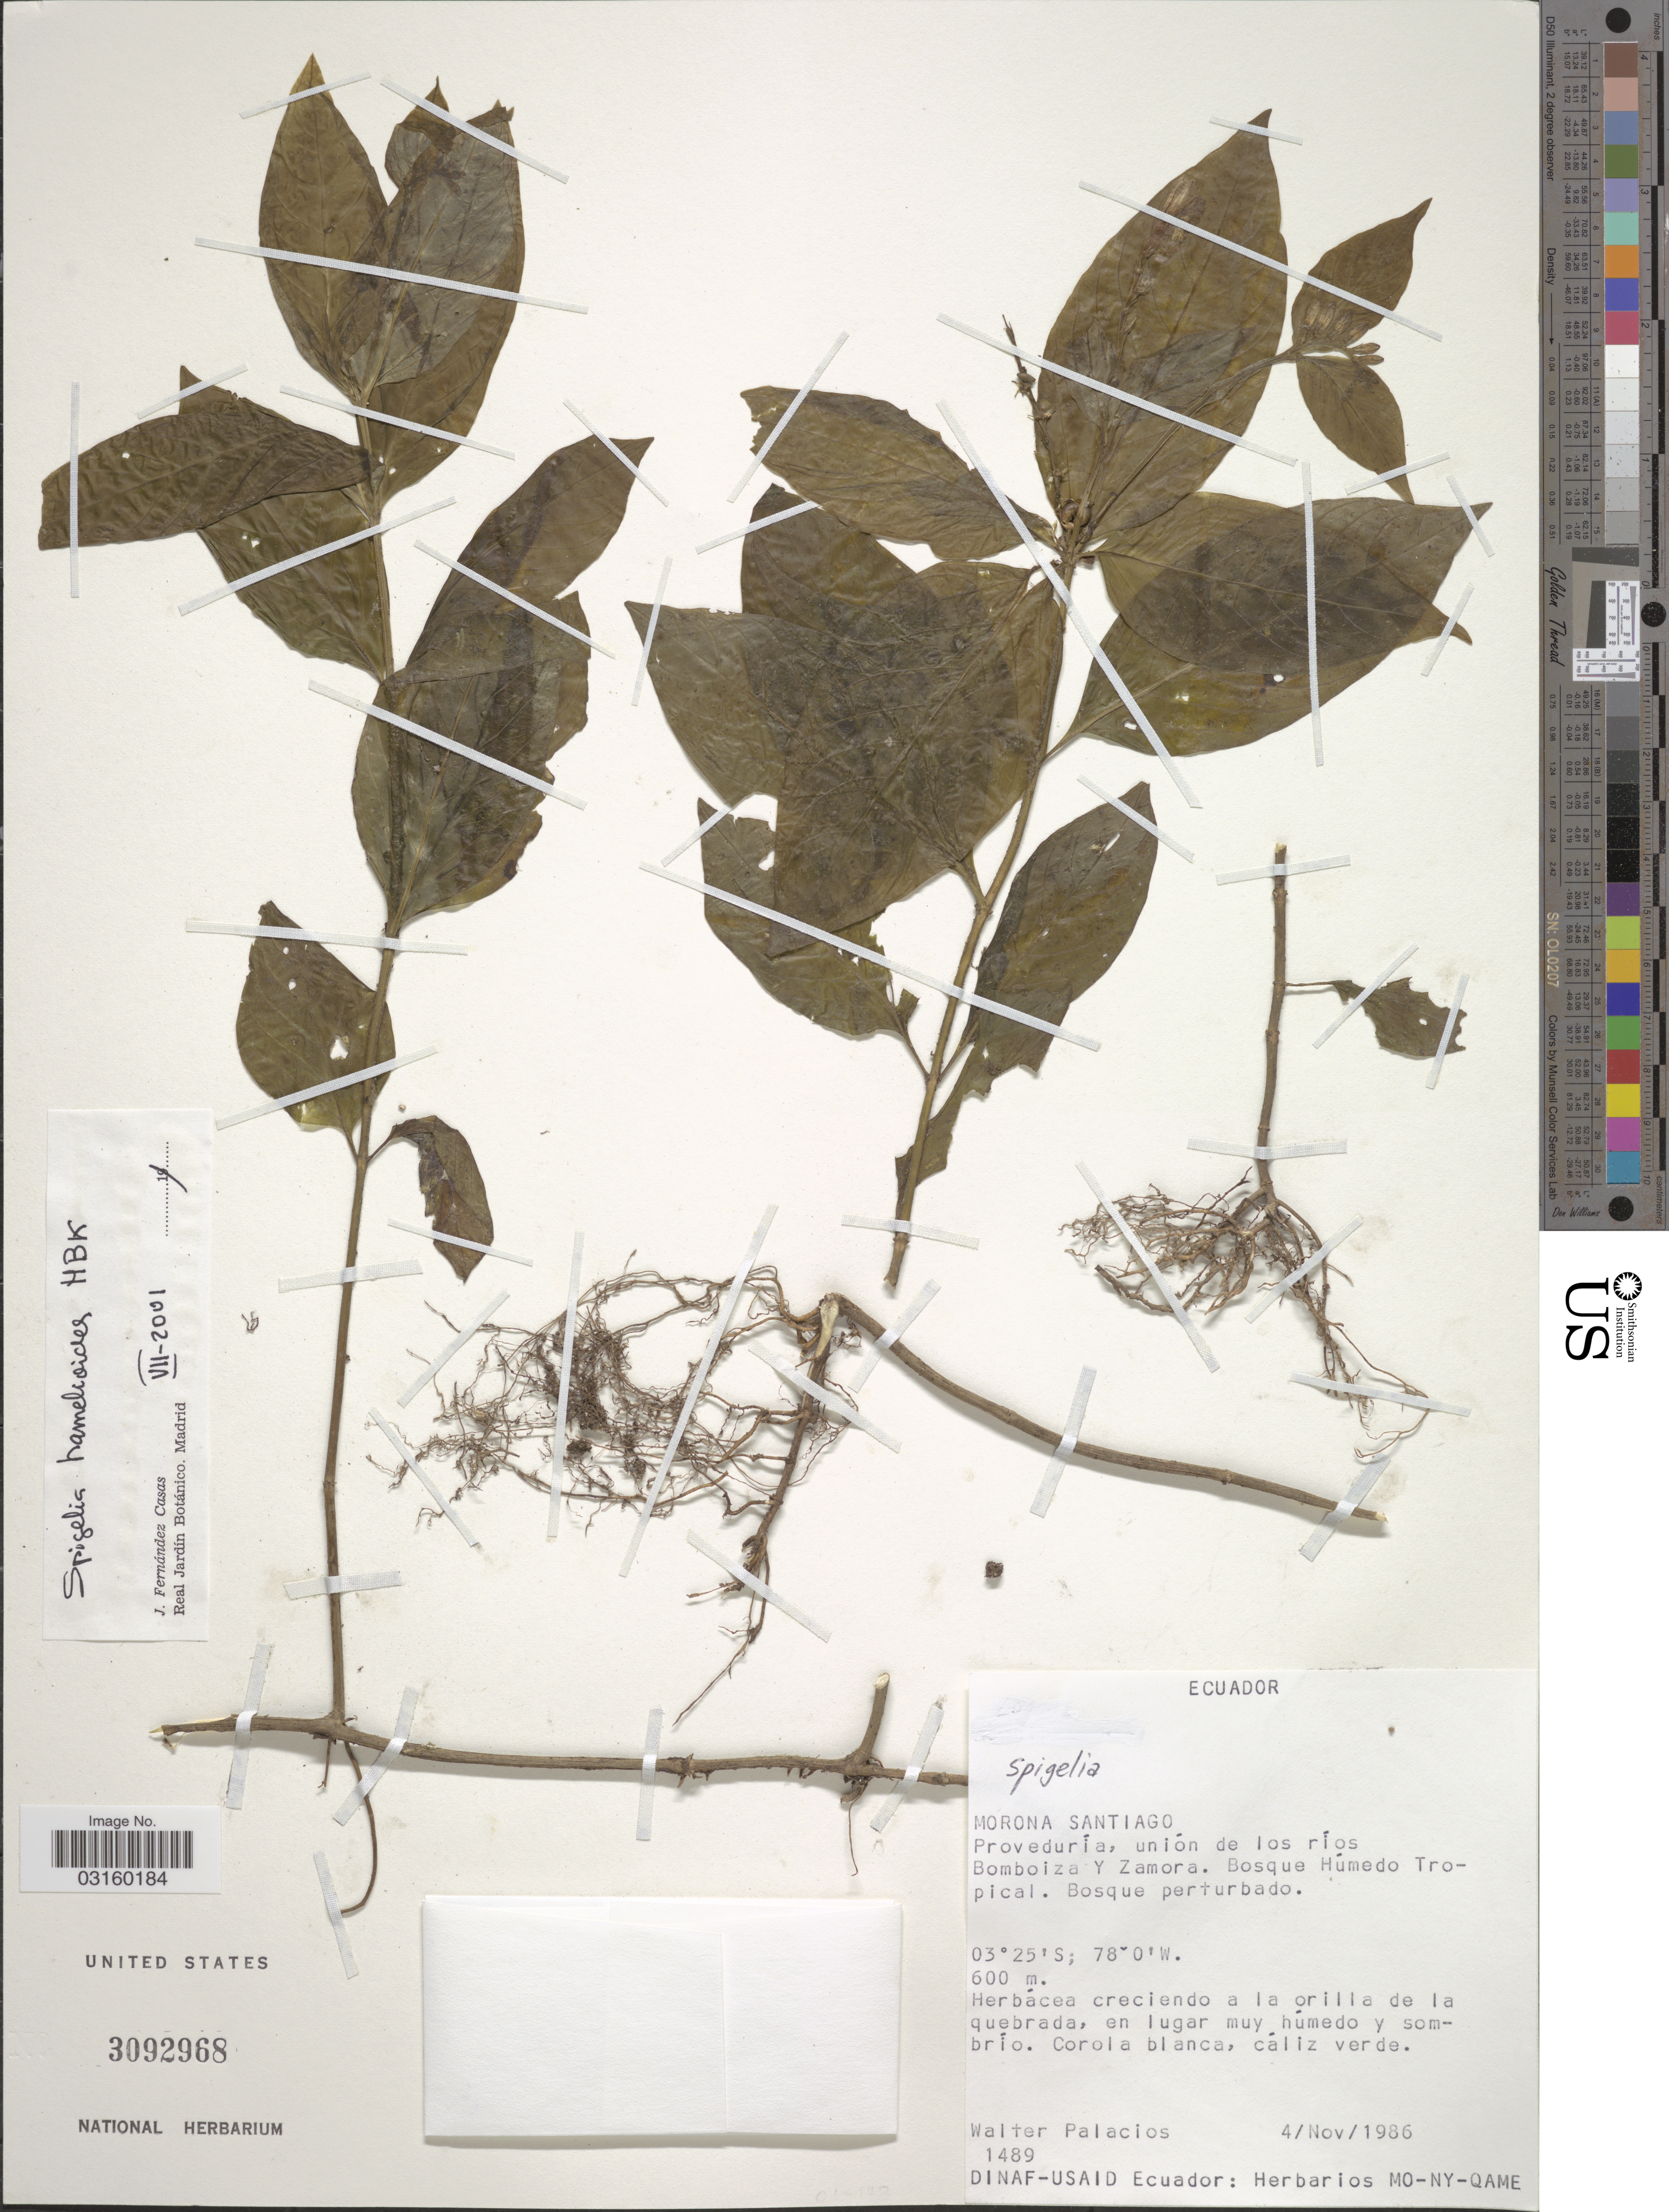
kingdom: Plantae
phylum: Tracheophyta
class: Magnoliopsida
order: Gentianales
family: Loganiaceae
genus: Spigelia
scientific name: Spigelia hamelioides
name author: Kunth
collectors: W. Palacios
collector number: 1489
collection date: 1986-11-04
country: Ecuador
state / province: Morona-Santiago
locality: Proveduría, unión de los ríos Bomboiza y Zamora.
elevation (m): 600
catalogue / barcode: US 3092968